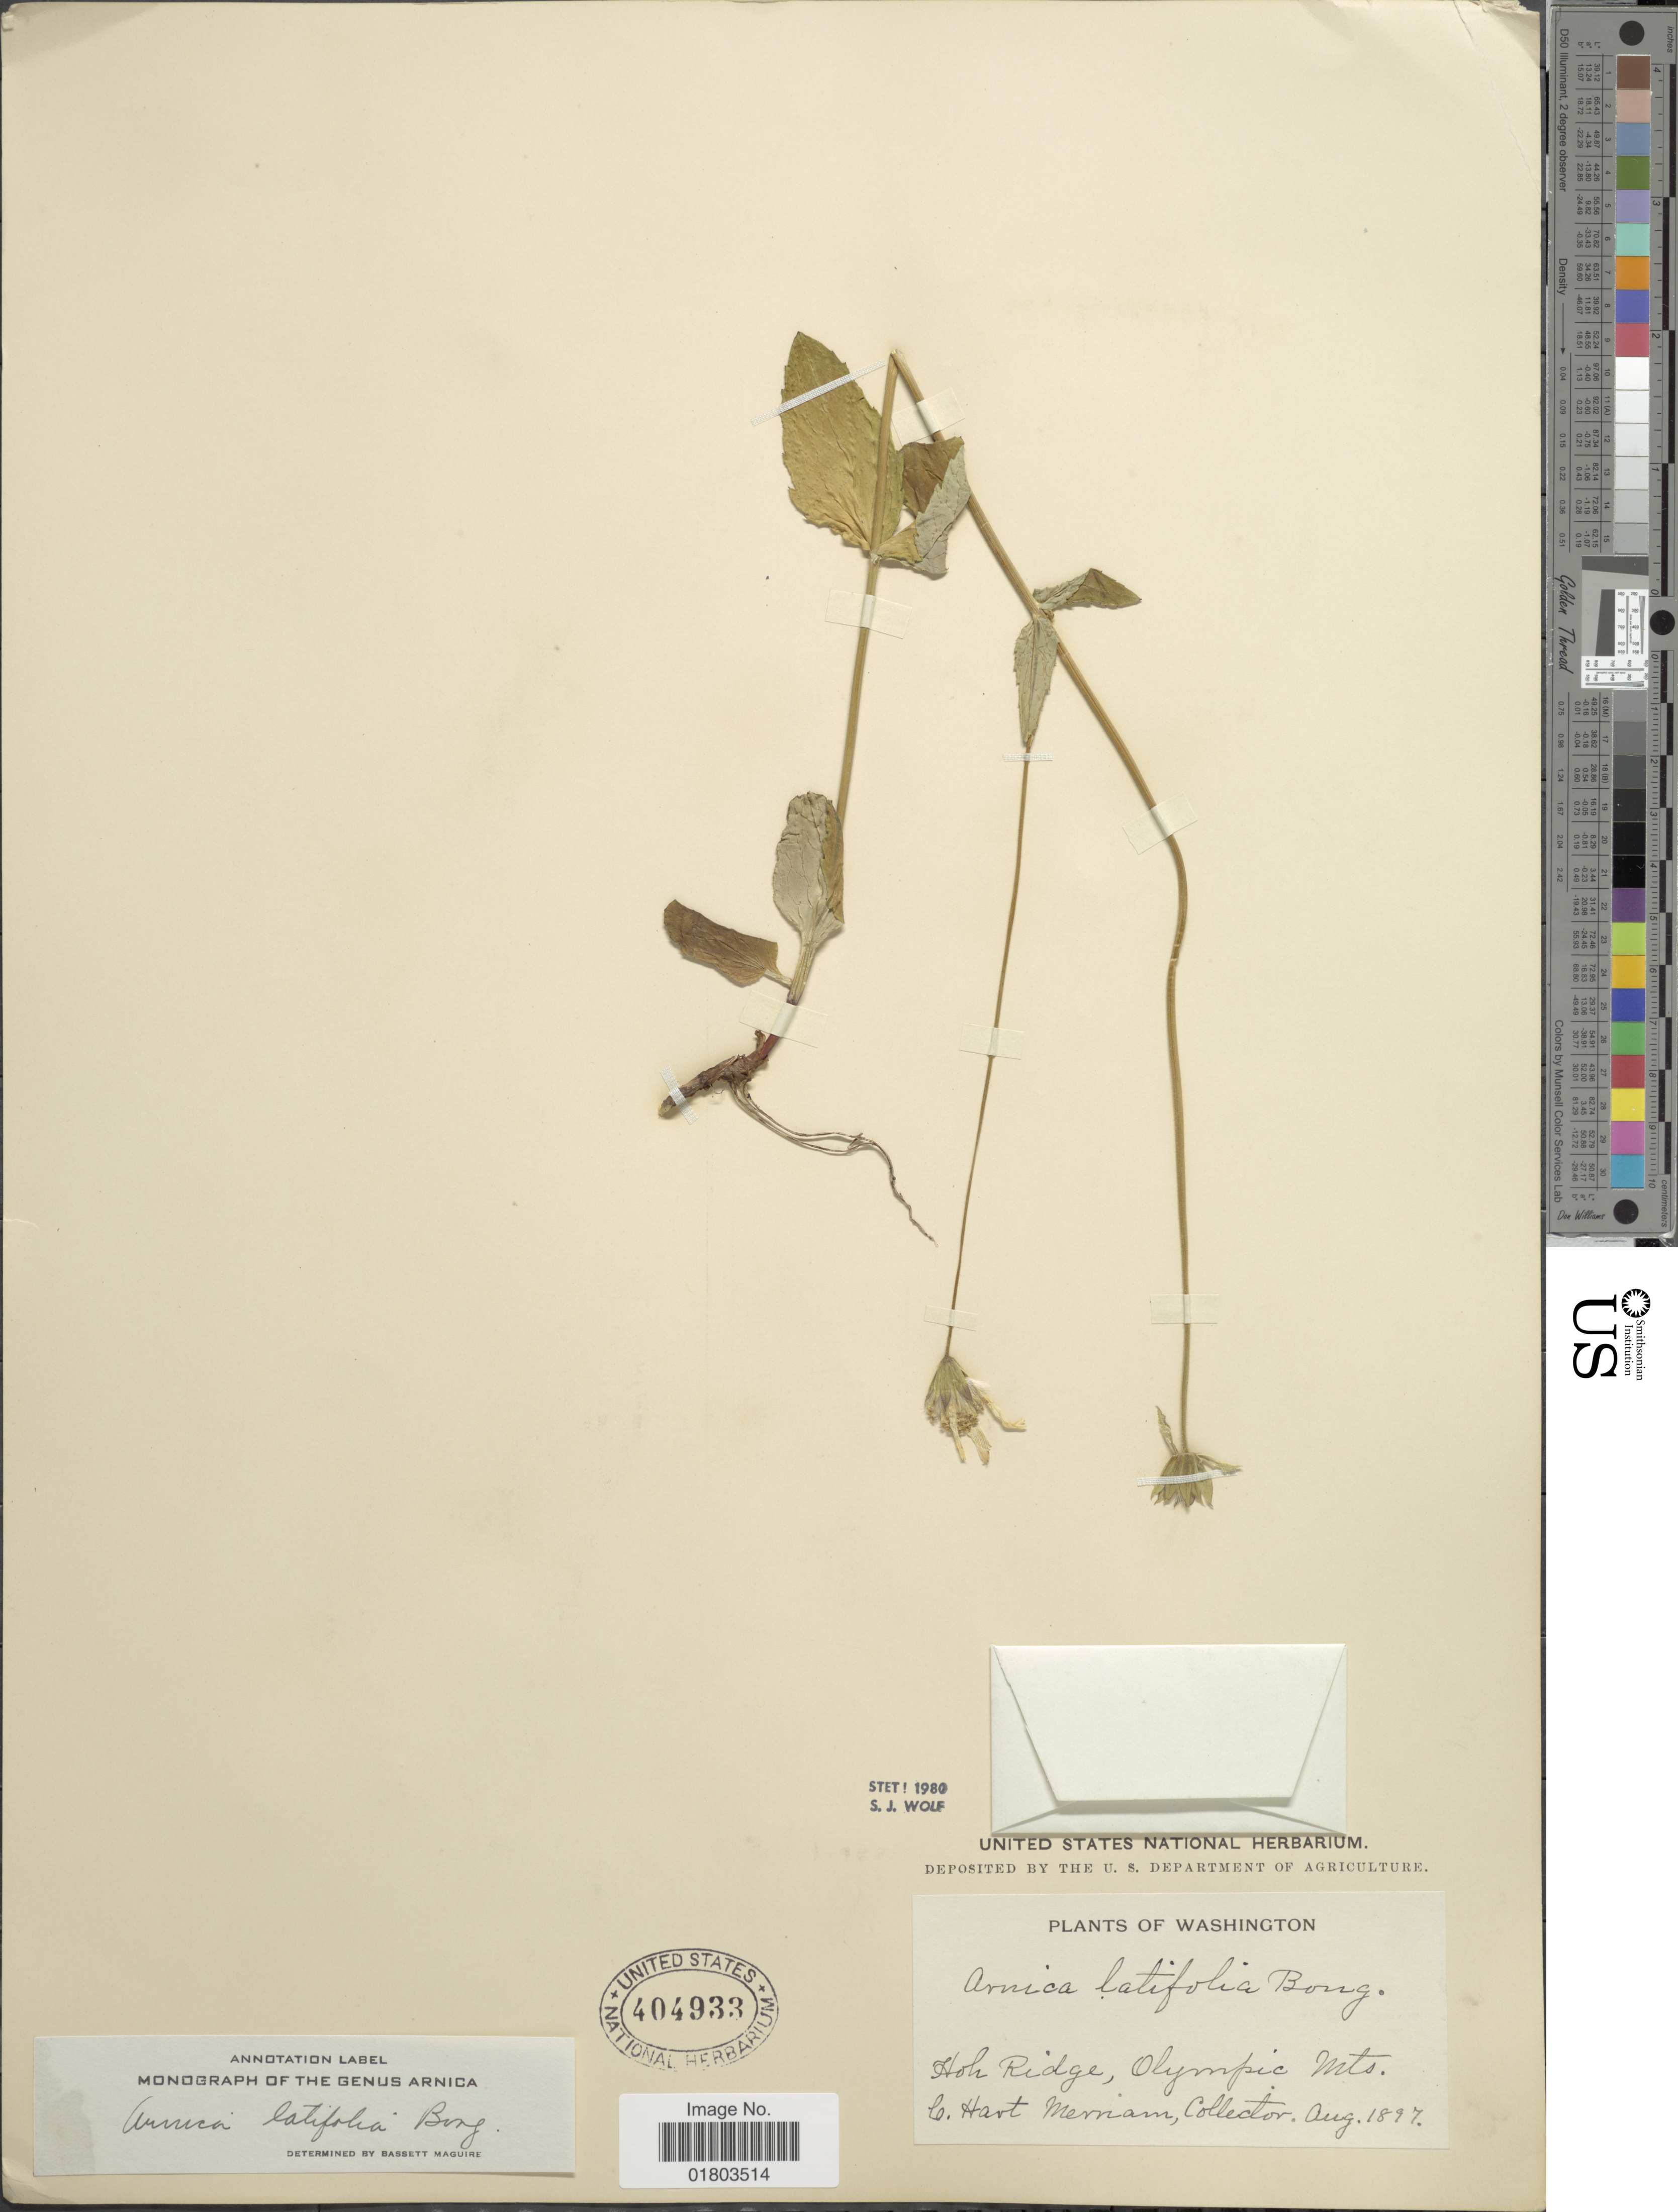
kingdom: Plantae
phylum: Tracheophyta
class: Magnoliopsida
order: Asterales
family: Asteraceae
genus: Arnica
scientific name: Arnica latifolia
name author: Bong.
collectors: C. Merriam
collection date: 1897-08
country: United States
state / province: Washington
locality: Itoh Ridge, Olympic Mts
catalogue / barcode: US 404933